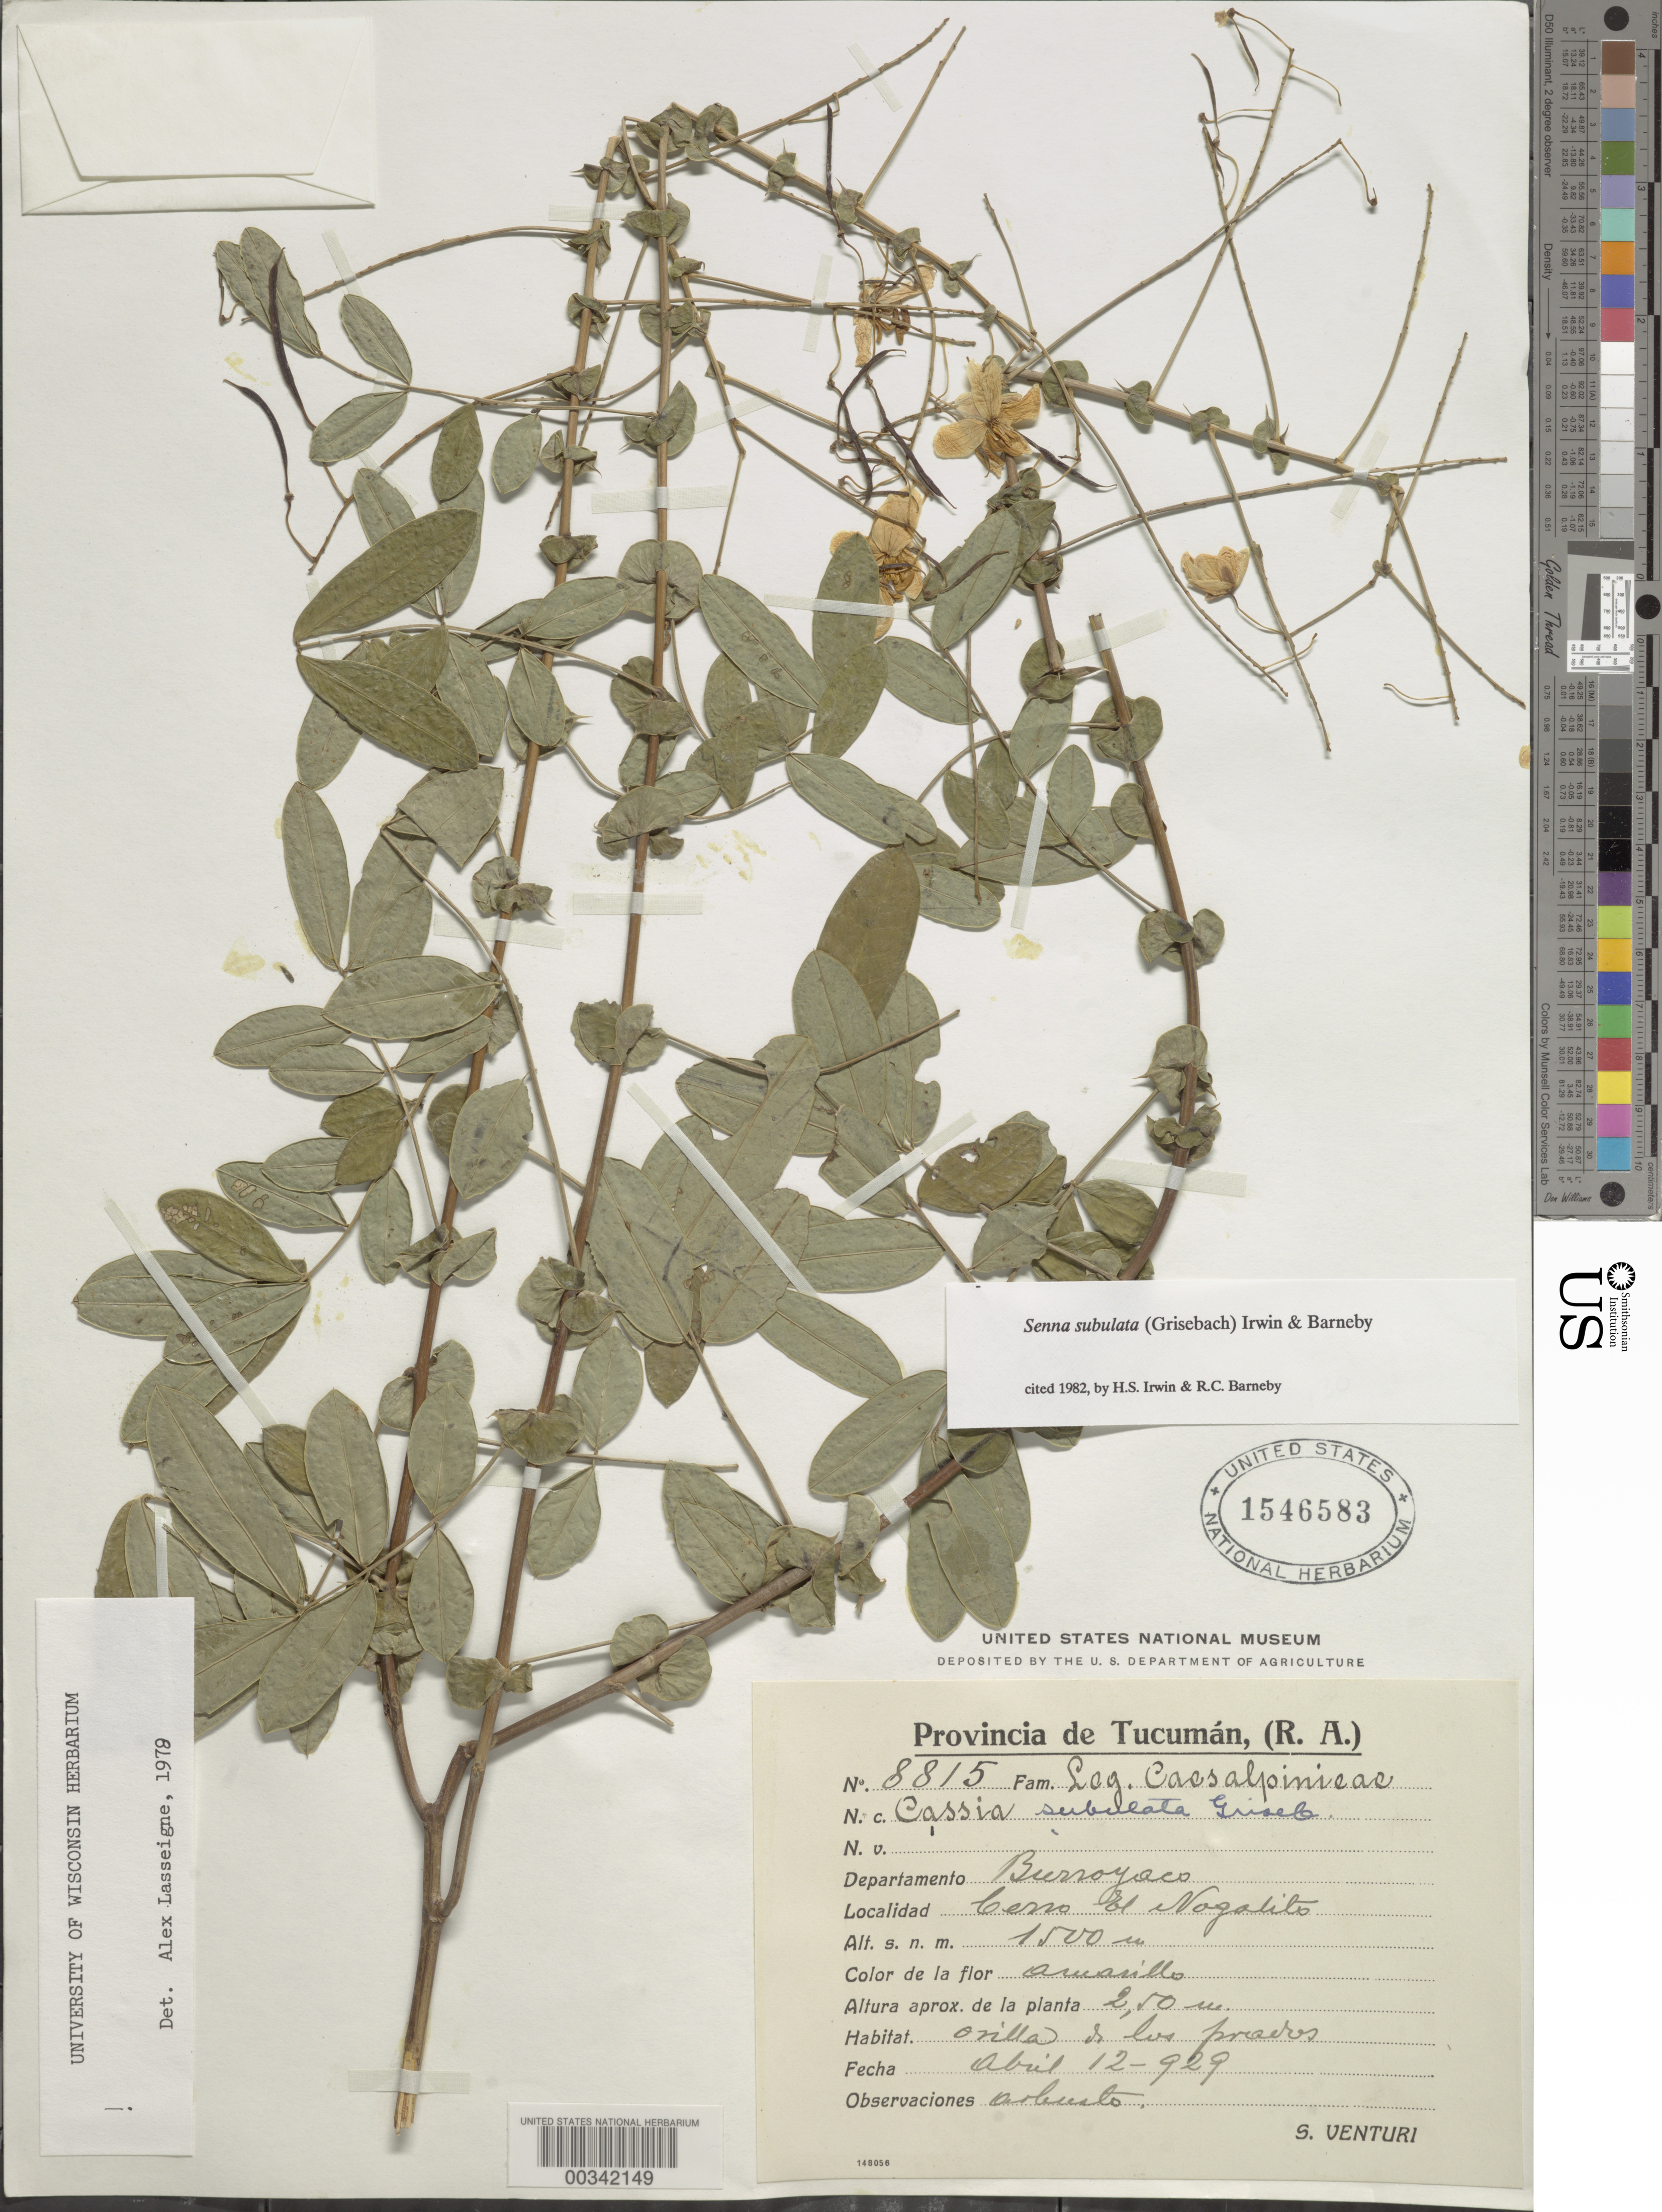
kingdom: Plantae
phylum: Tracheophyta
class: Magnoliopsida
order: Fabales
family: Fabaceae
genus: Senna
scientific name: Senna subulata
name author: (Griseb.) H.S. Irwin & Barneby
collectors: S. Venturi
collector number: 8815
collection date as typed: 12 Apr 1929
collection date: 1929-04-12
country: Argentina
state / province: Tucumán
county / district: Burruyaco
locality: Cerro el Nogalito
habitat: Orilla o los prados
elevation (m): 1500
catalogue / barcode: US 1546583